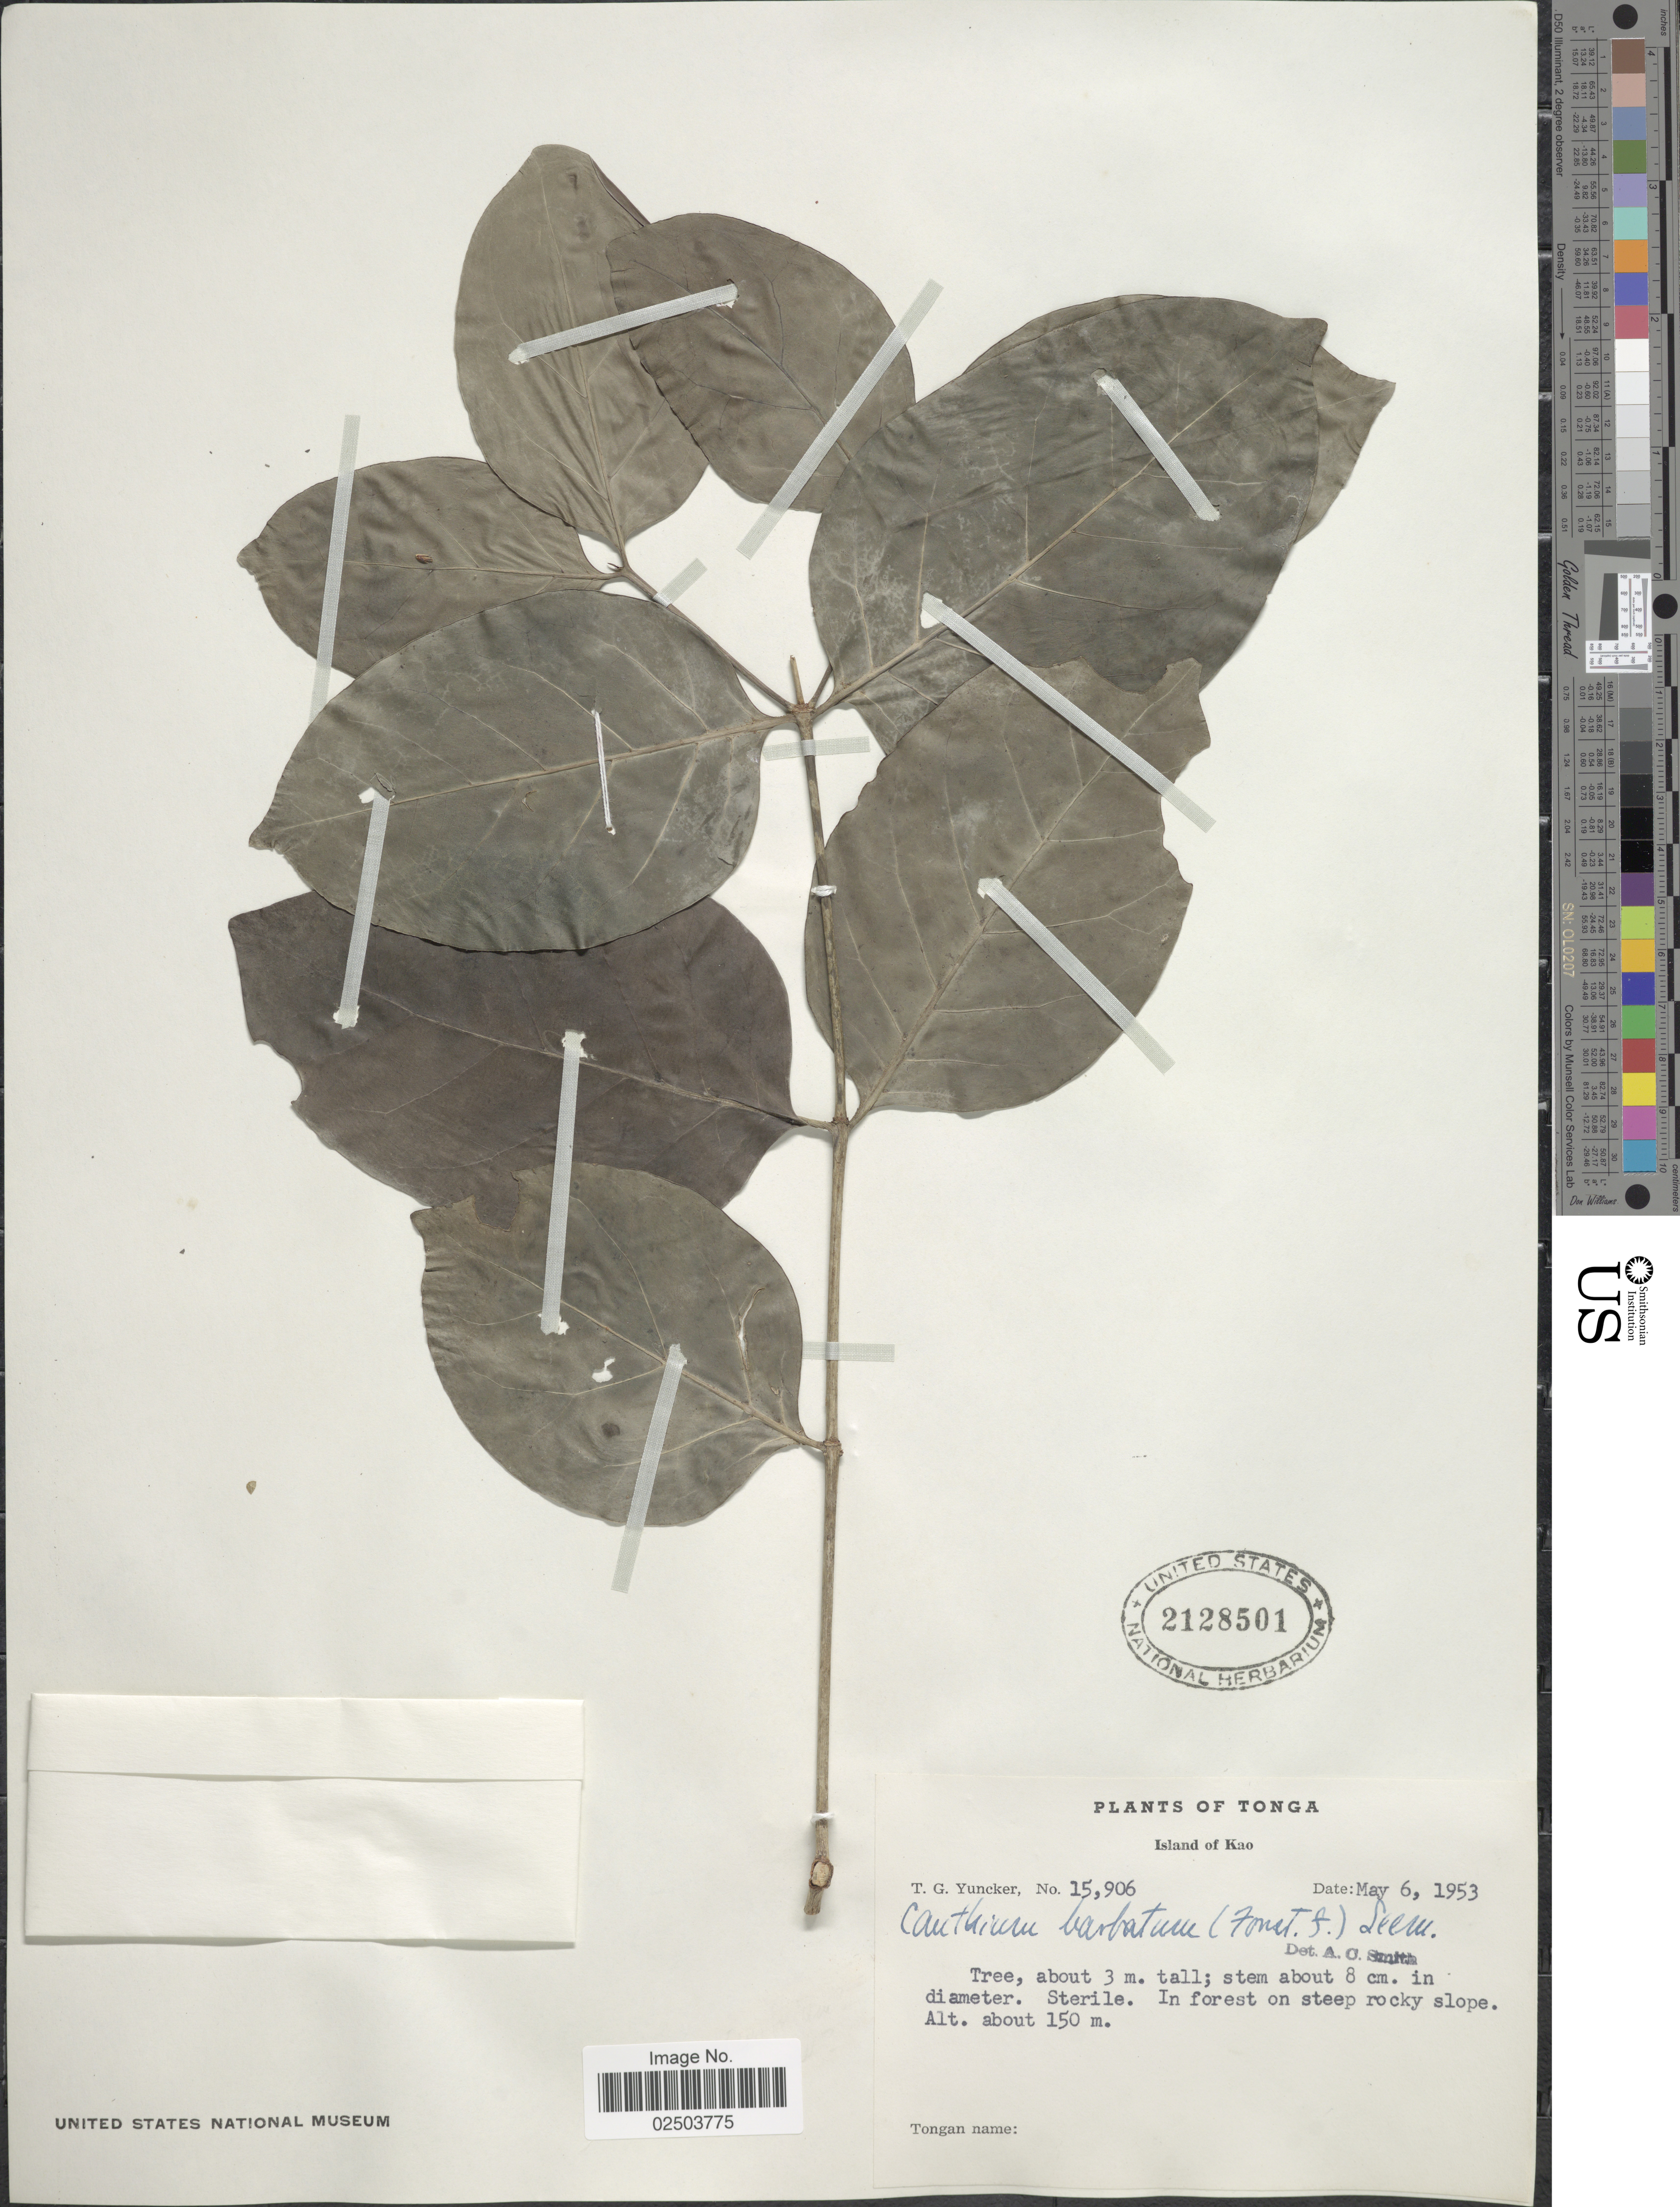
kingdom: Plantae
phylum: Tracheophyta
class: Magnoliopsida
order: Gentianales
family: Rubiaceae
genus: Canthium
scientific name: Canthium barbatum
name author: (G. Forst.) Seem.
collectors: T. G. Yuncker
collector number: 15906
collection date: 1953-05-06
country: Tonga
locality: Island of Kao. In forest on steep rocky slope.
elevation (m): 150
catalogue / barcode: US 2128501